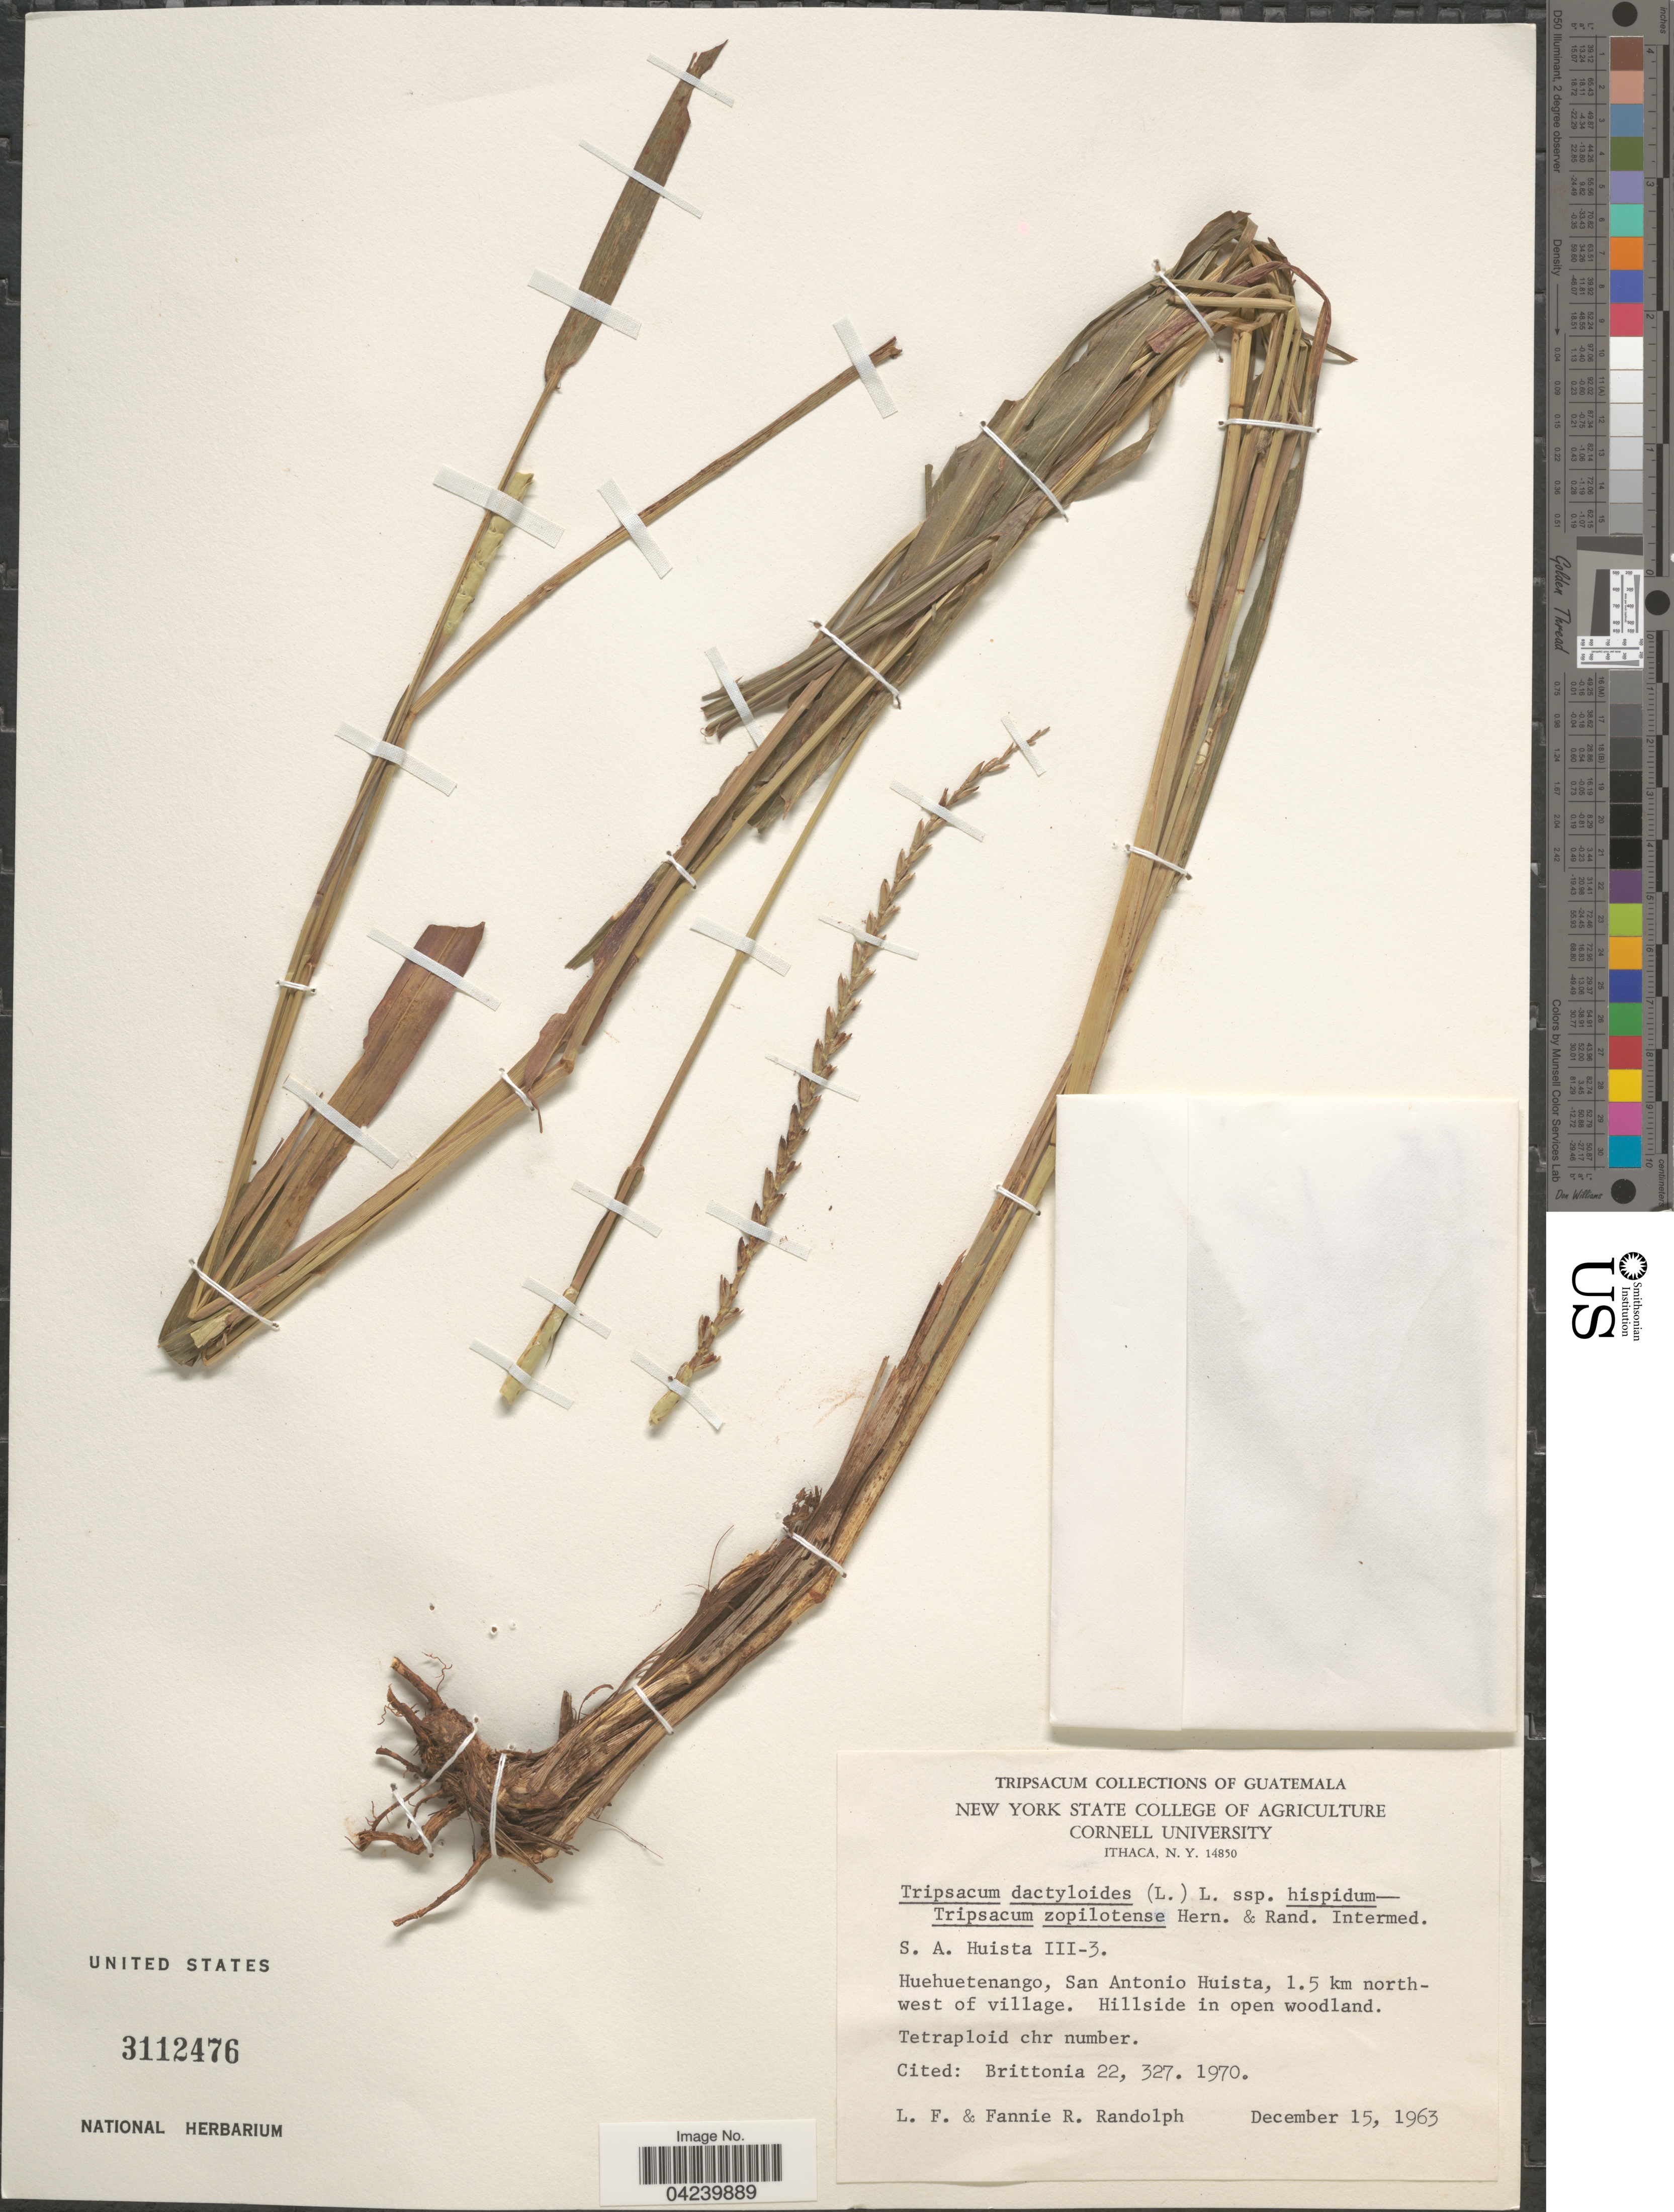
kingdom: Plantae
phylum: Tracheophyta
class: Liliopsida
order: Poales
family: Poaceae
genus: Tripsacum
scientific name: Tripsacum dactyloides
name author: (L.) L.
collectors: L. F. Randolph & F. Randolph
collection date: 1963-12-15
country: Guatemala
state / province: Huehuetenango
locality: San Antonio Huista, 1.5 km northwest of village. Hillside in open woodland.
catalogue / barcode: US 3112476